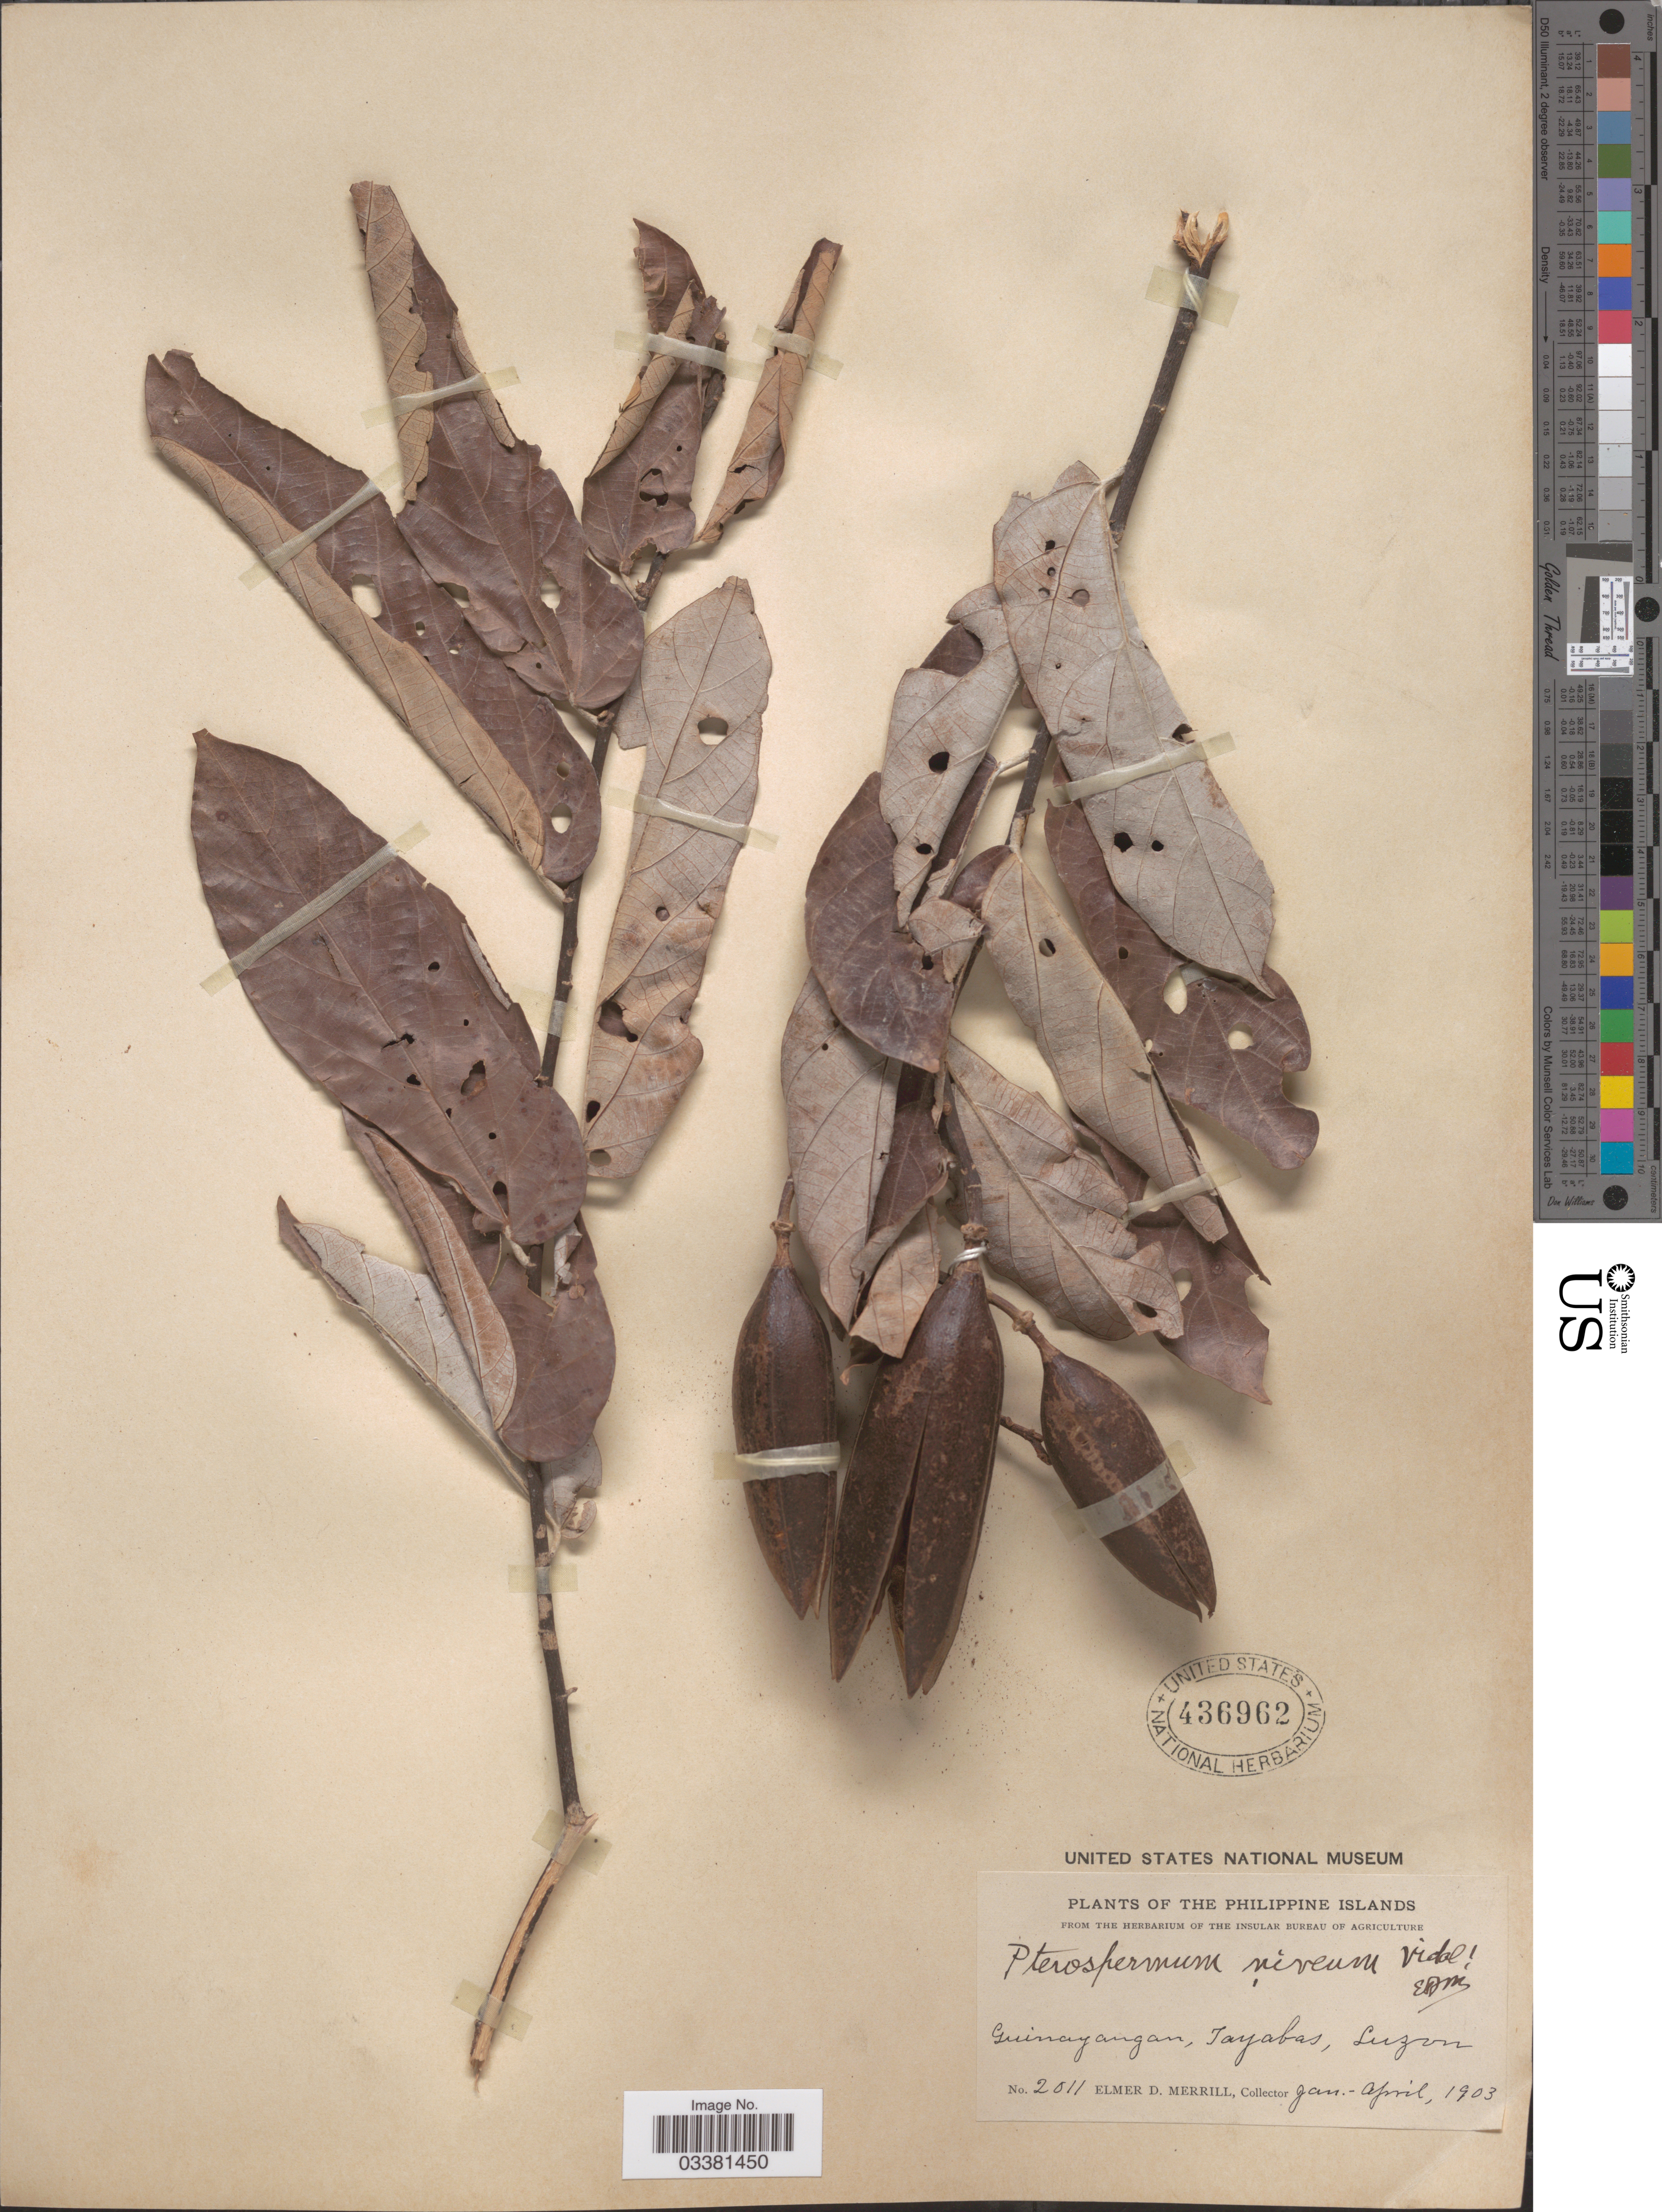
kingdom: Plantae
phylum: Tracheophyta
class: Magnoliopsida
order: Malvales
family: Malvaceae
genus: Pterospermum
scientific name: Pterospermum niveum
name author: S. Vidal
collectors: E. D. Merrill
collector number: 2011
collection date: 1903-01/1903-04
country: Philippines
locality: Guinayangan, Tayabas, Luzon.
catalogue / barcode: US 436962